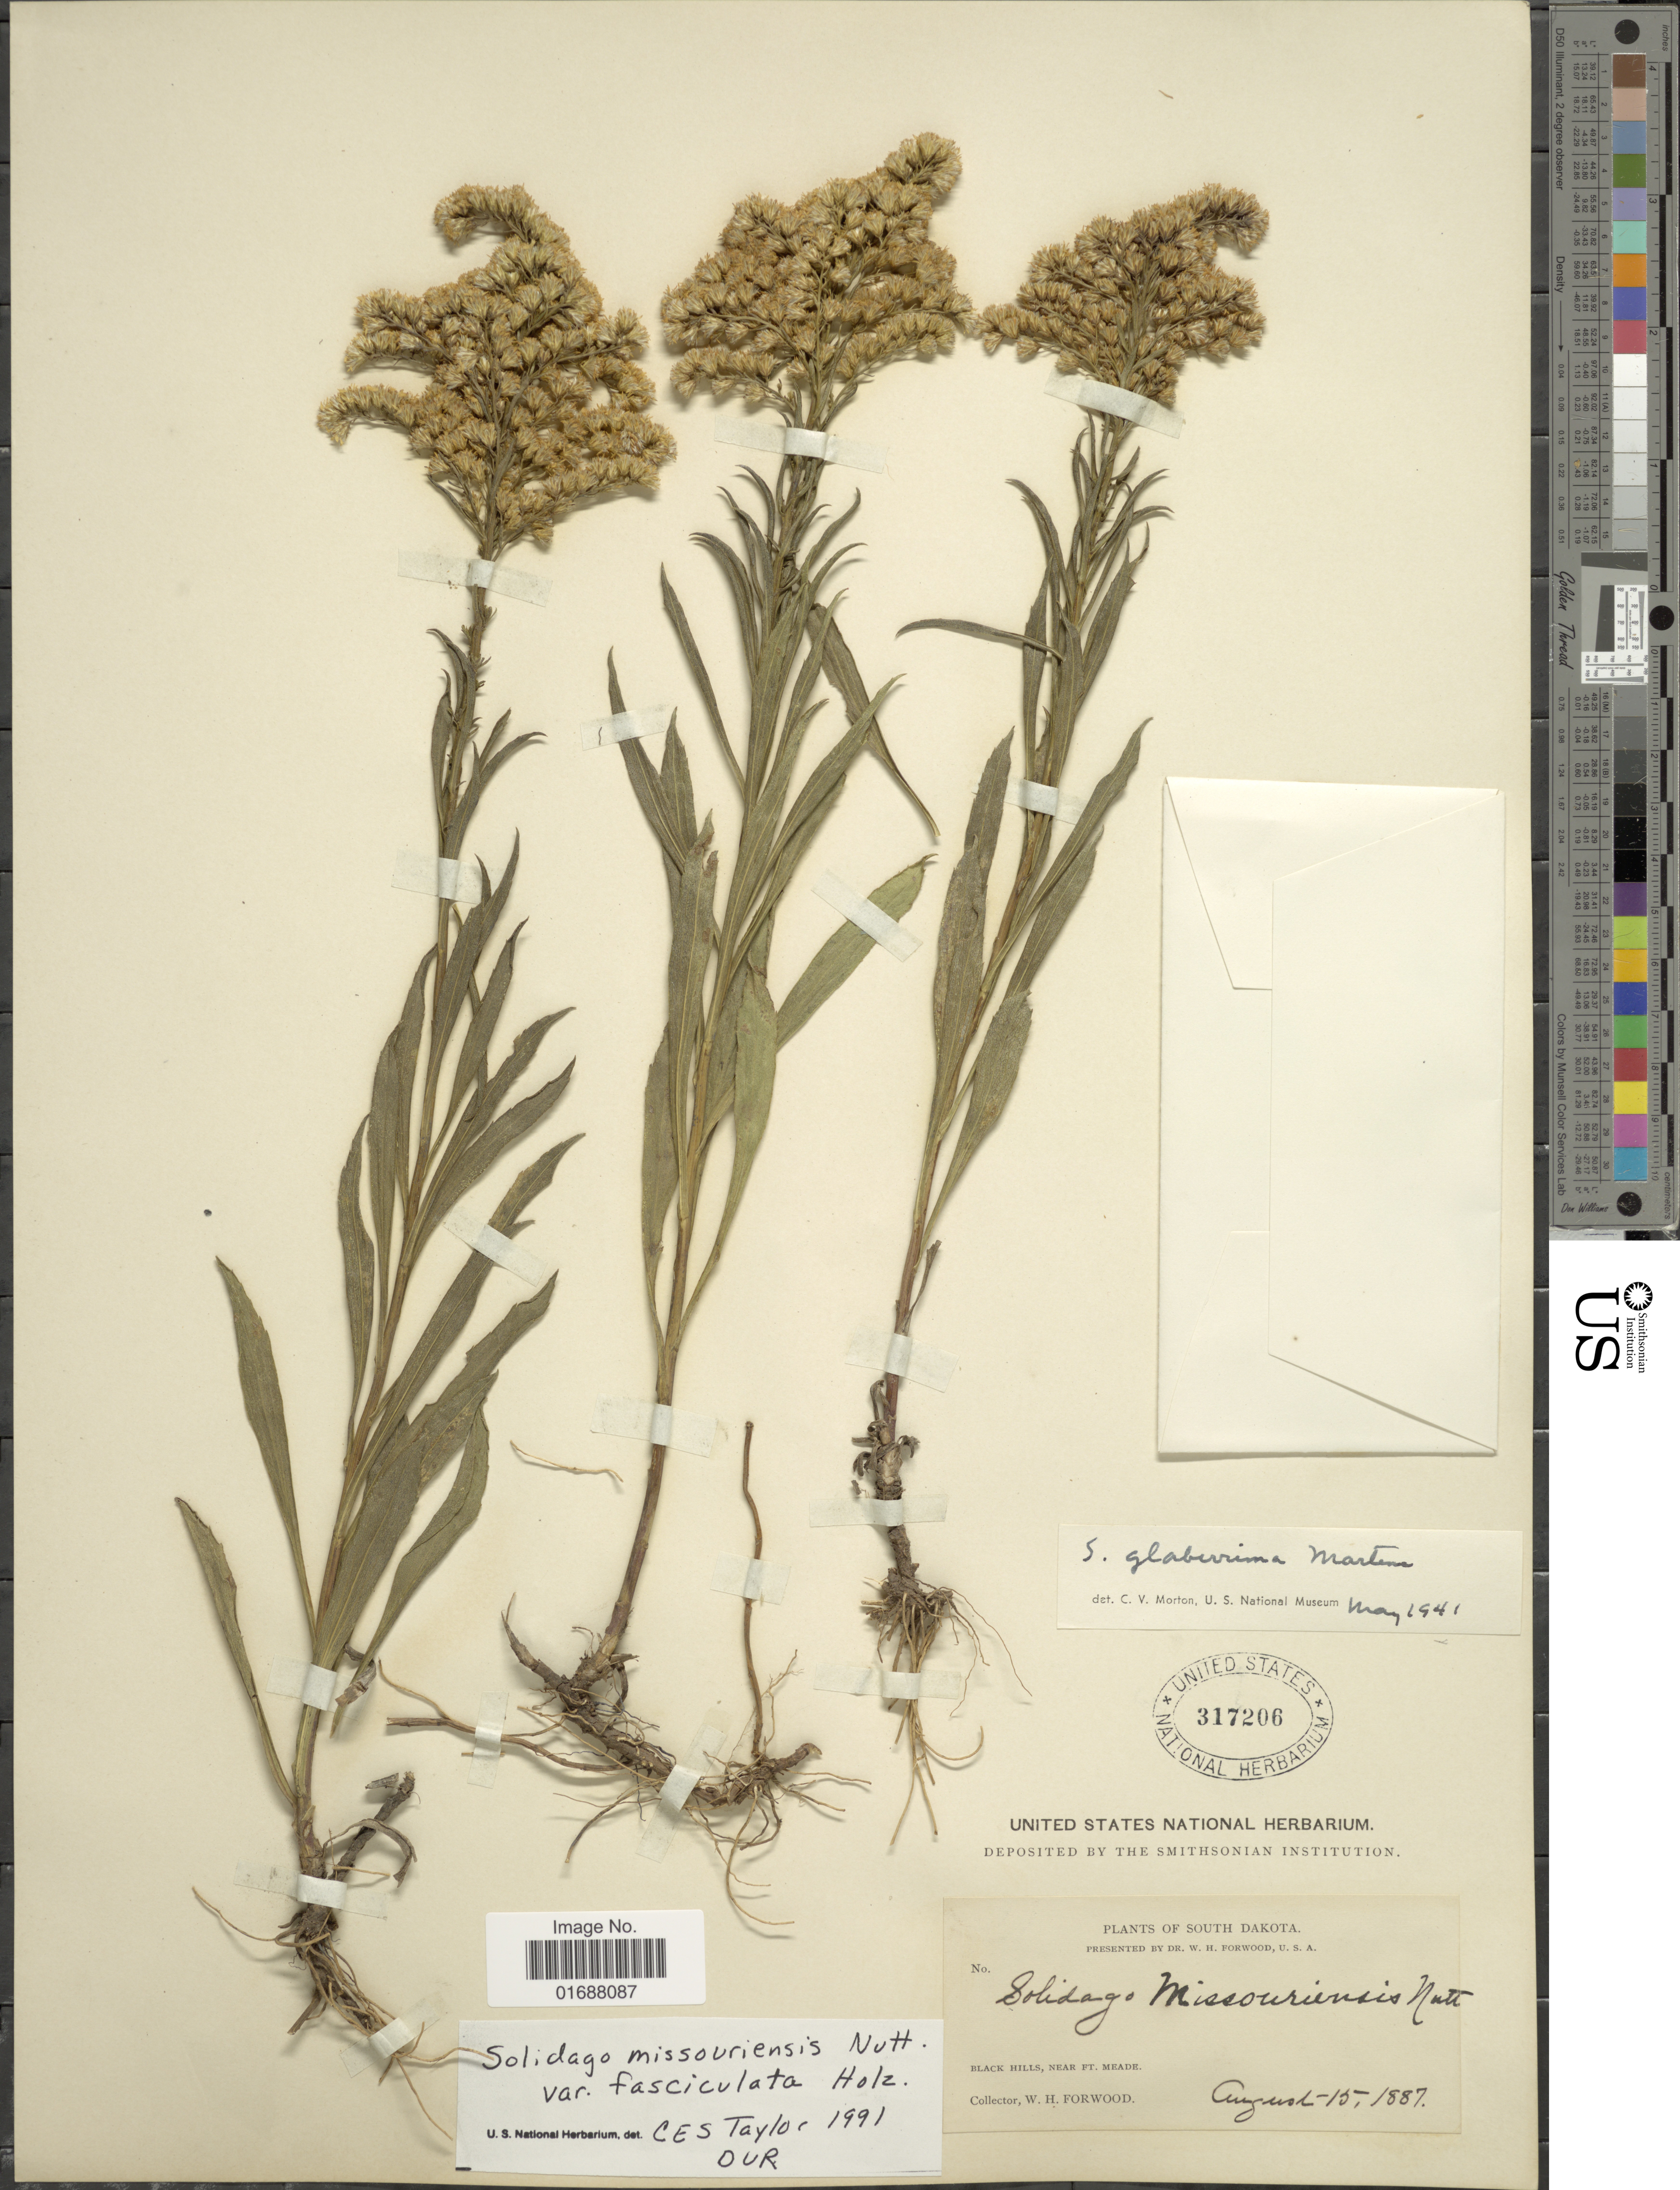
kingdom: Plantae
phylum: Tracheophyta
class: Magnoliopsida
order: Asterales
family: Asteraceae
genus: Solidago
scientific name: Solidago missouriensis var. fasciculata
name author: Holz.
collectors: W. Forwood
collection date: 1887-08-15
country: United States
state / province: South Dakota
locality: Black hills, near ft. meade.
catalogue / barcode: US 317206